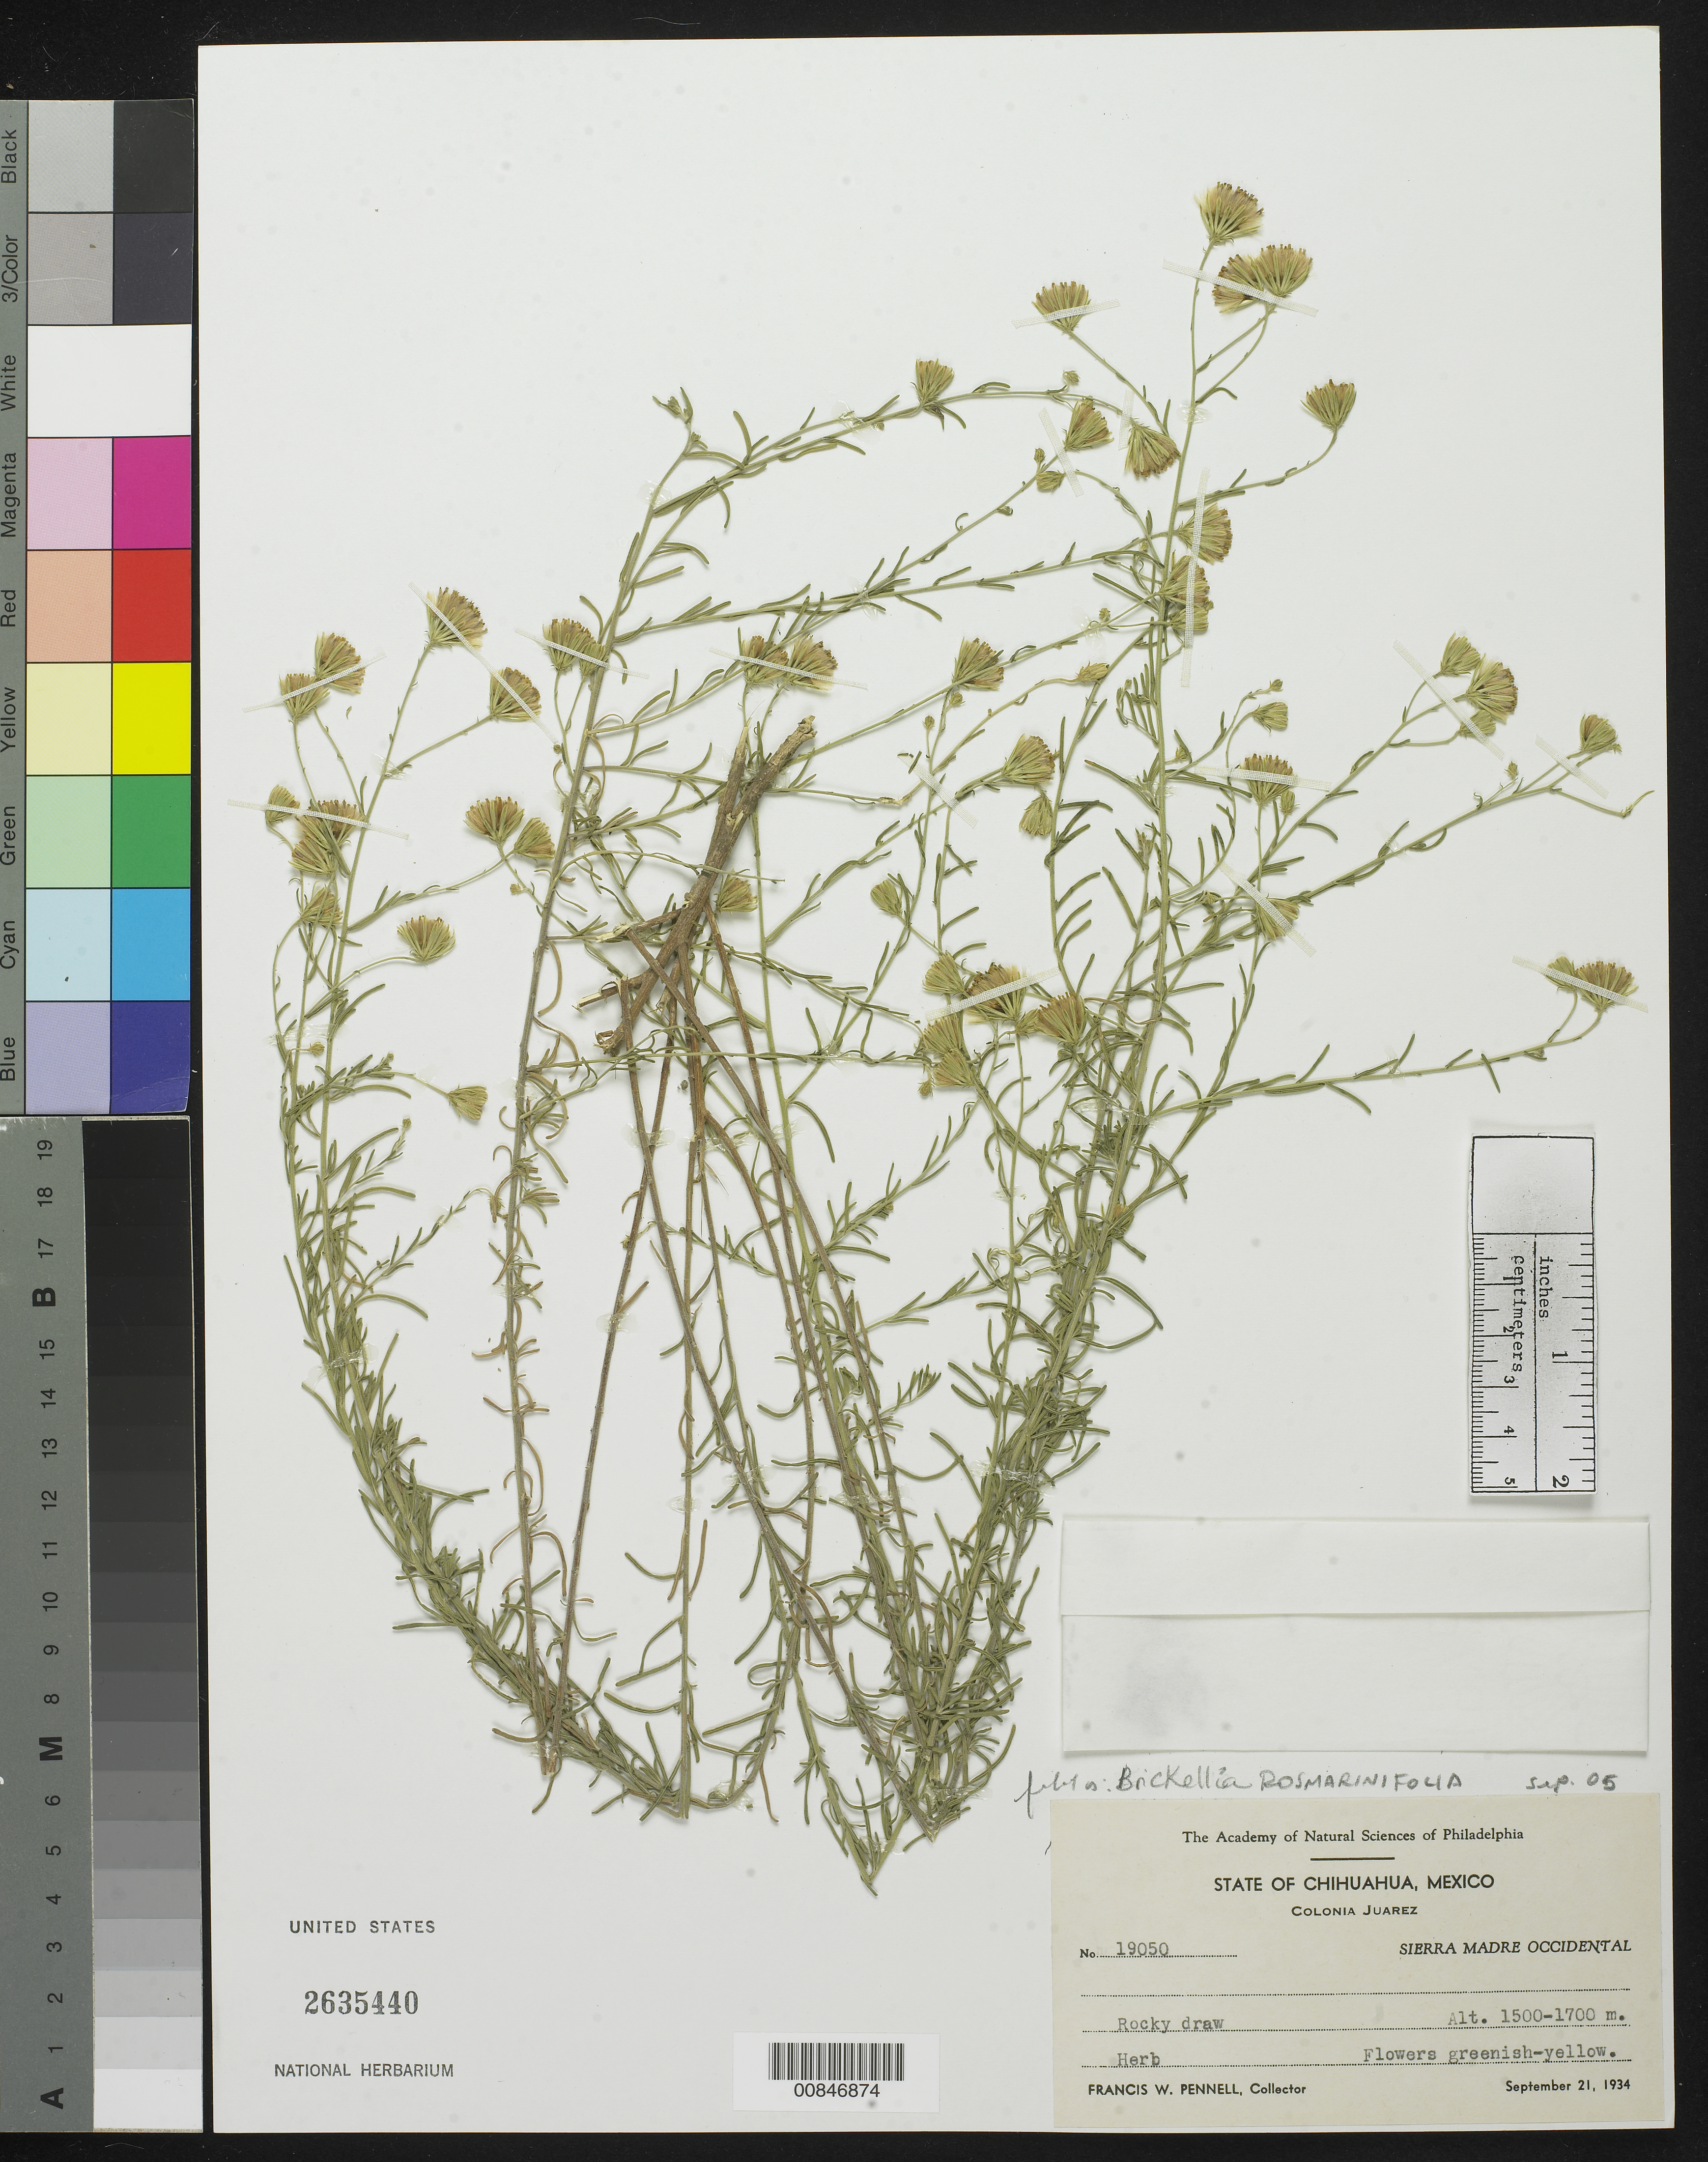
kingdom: Plantae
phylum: Tracheophyta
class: Magnoliopsida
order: Asterales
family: Asteraceae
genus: Brickellia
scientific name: Brickellia rosmarinifolia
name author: (Vent.) W.A. Weber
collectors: F. W. Pennell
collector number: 19050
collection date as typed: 21 Sep 1934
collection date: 1934-09-21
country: Mexico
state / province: Chihuahua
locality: Colonia Juárez. Sierra Madre Occidental, Chihuahua.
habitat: Rocky draw.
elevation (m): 1700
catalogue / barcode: US 2635440